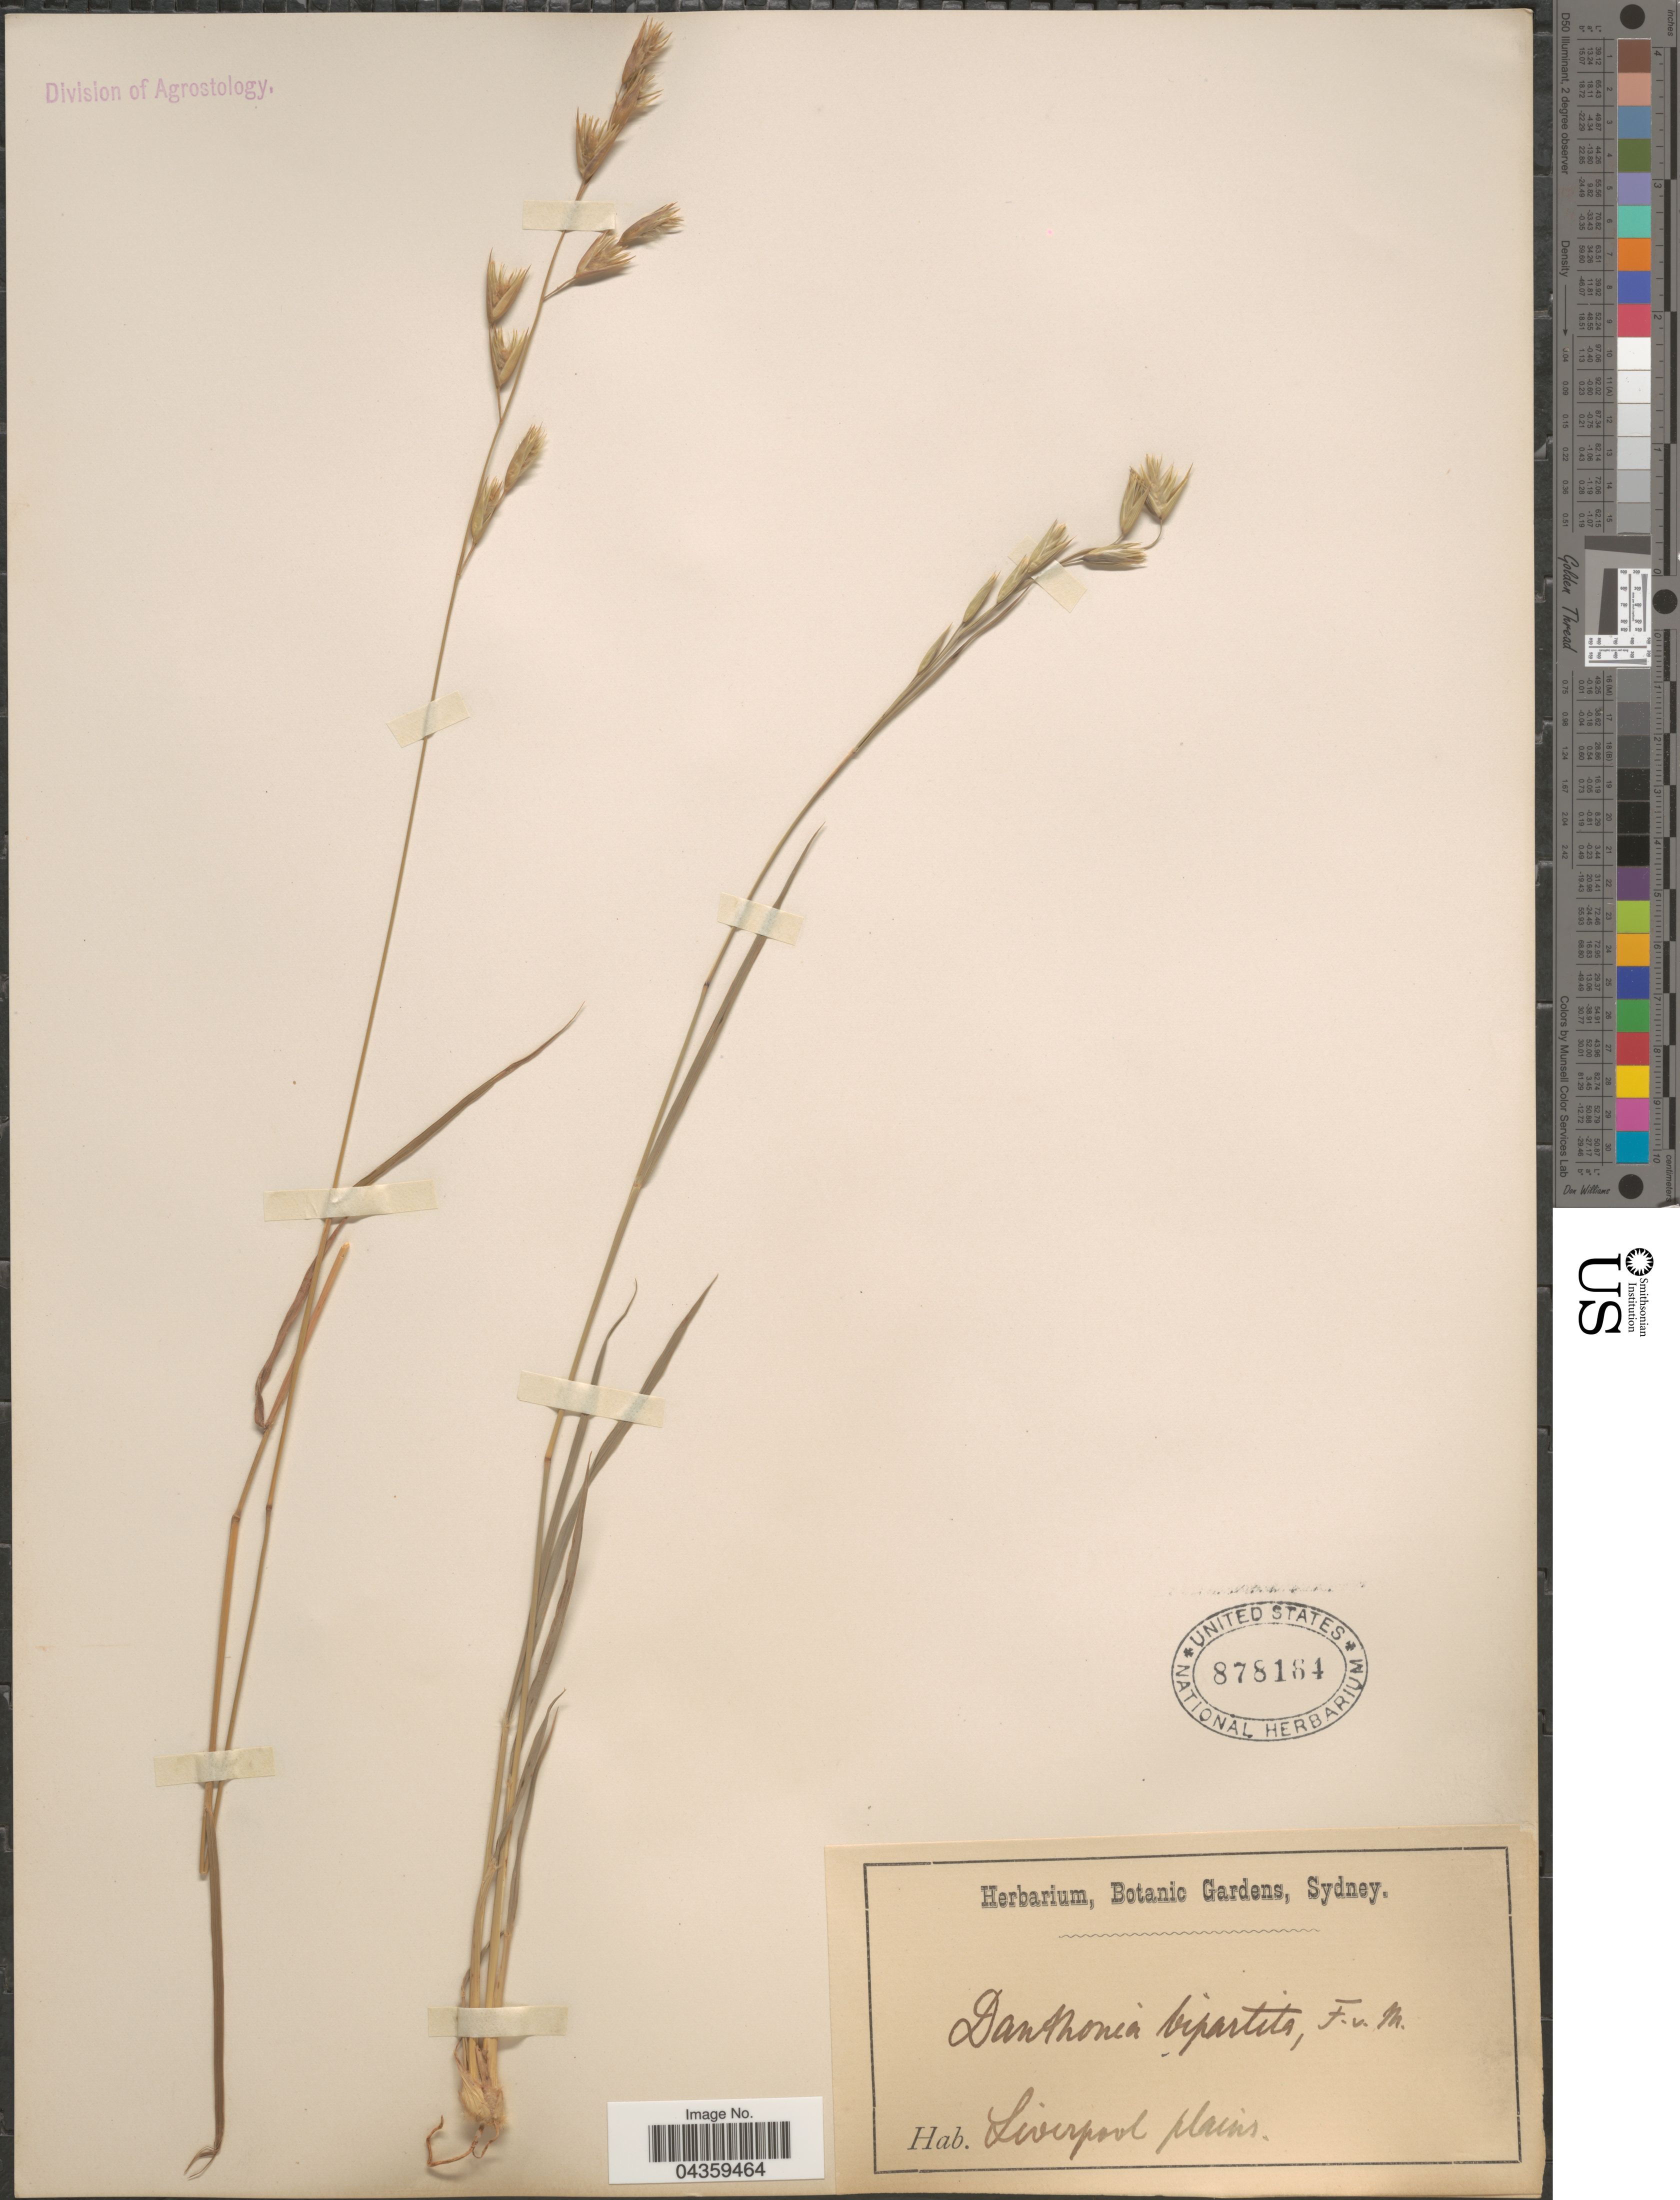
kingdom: Plantae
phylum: Tracheophyta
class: Liliopsida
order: Poales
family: Poaceae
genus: Monachather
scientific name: Monachather paradoxus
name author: Steud.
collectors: Herbarium, Botanic Gardens, Sydney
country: Australia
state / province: New South Wales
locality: Liverpool plains.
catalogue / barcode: US 878164